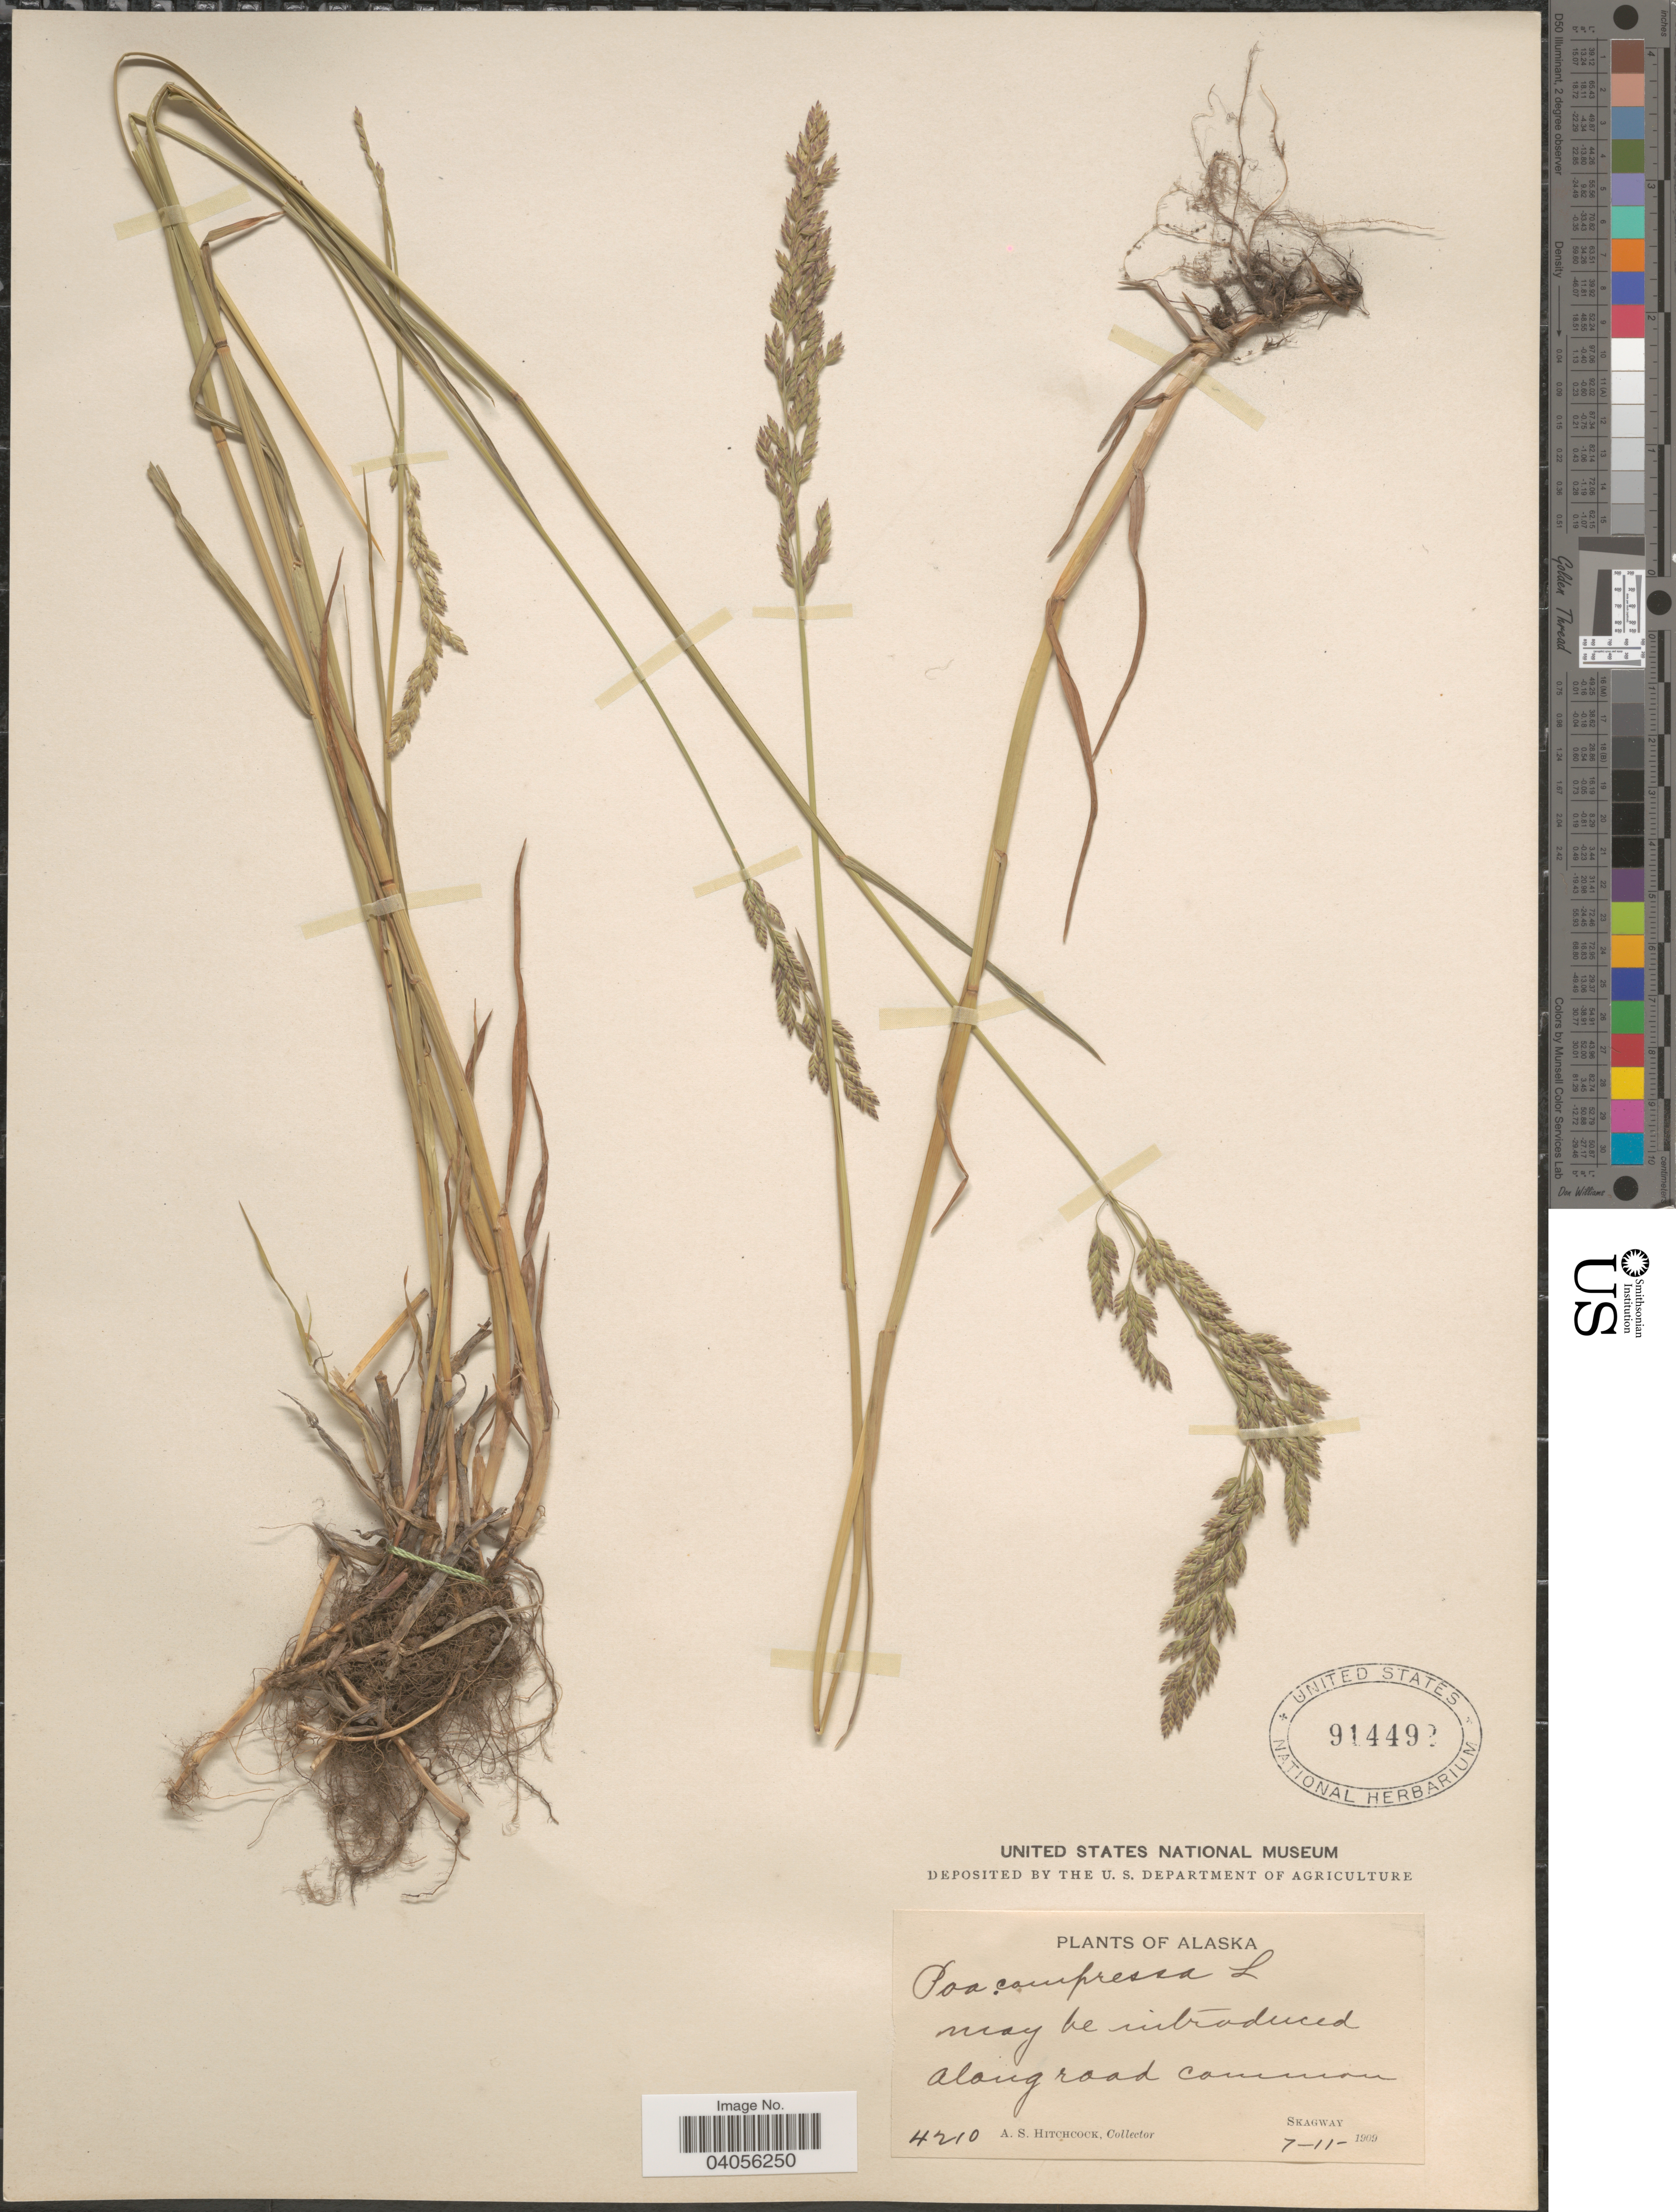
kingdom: Plantae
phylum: Tracheophyta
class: Liliopsida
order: Poales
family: Poaceae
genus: Poa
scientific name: Poa compressa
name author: L.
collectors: A. S. Hitchcock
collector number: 4210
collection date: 1909-07-11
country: United States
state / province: Alaska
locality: Skagway.